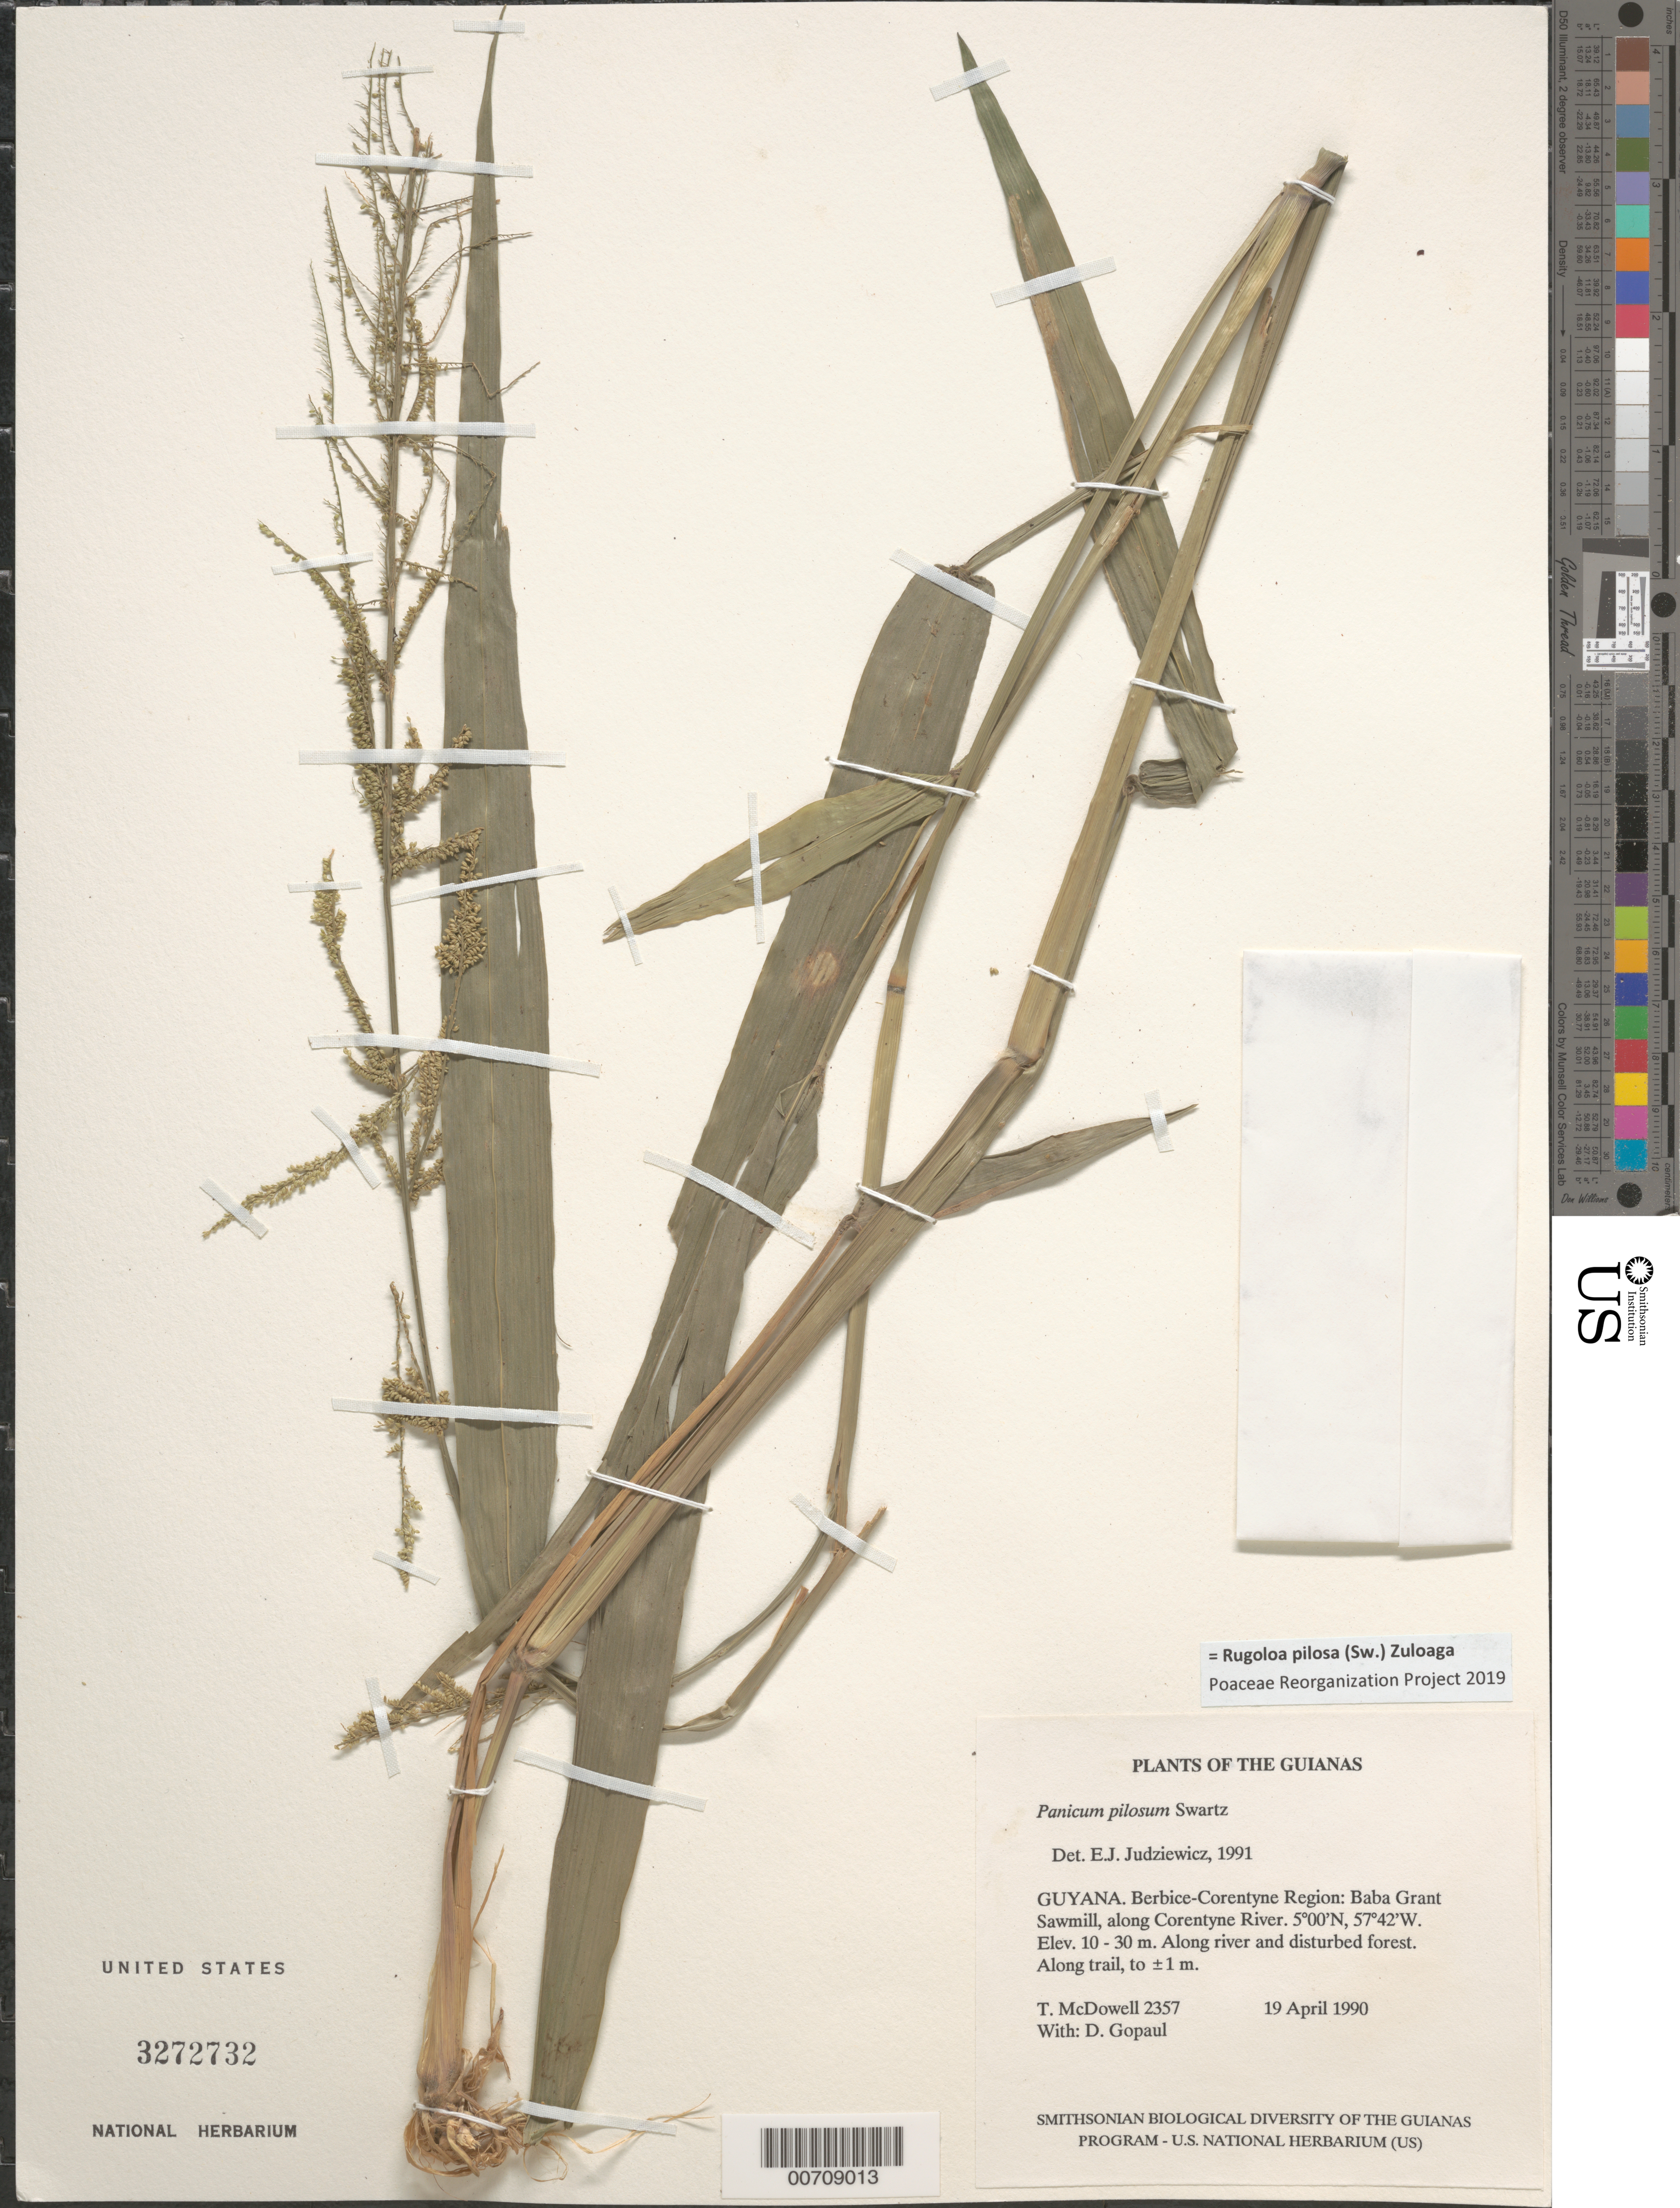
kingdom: Plantae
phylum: Tracheophyta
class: Liliopsida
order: Poales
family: Poaceae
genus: Panicum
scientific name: Panicum pilosum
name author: Sw.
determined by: Judziewicz, E. J.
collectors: T. McDowell & D. Gopaul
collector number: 2357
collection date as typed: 19 April 1990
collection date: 1990-04-19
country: Guyana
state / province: E. Berbice-Corentyne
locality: Baba Grant Sawmill, along Corentyne River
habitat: Along river and disturbed forest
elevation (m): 10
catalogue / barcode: US 3272732